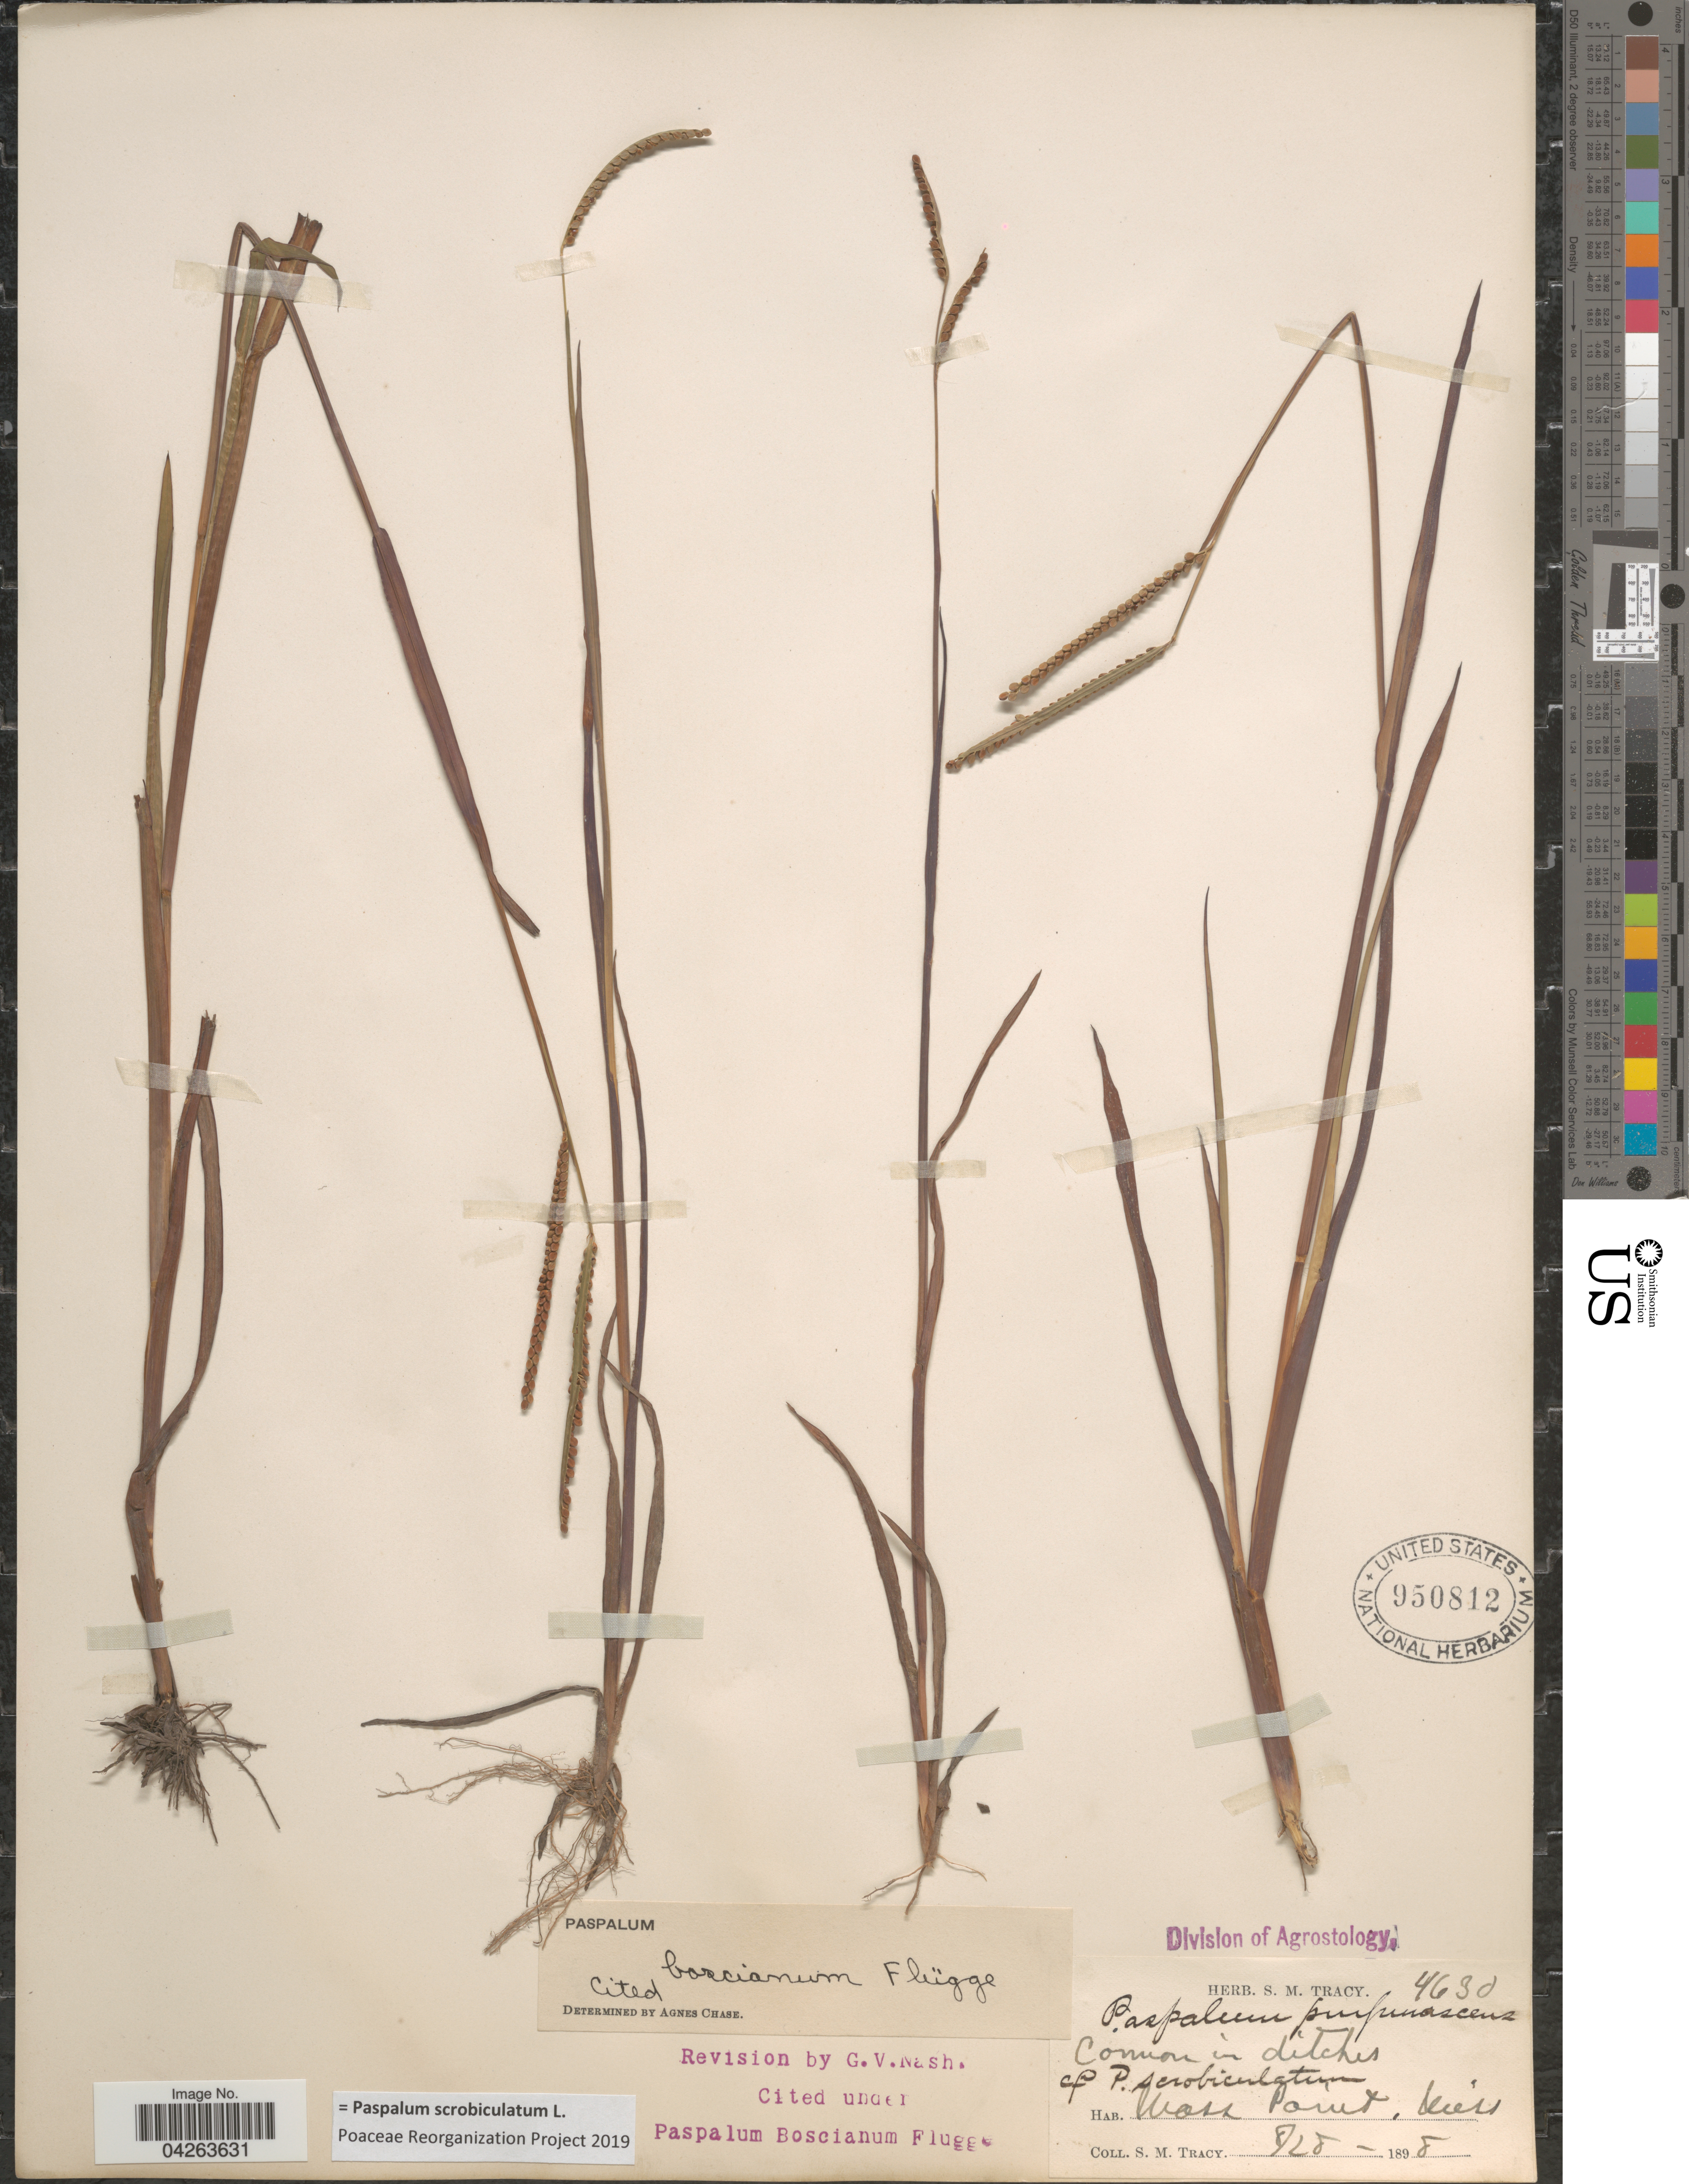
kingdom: Plantae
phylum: Tracheophyta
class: Liliopsida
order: Poales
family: Poaceae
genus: Paspalum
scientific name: Paspalum scrobiculatum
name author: L.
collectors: S. M. Tracy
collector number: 4630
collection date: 1898-08-28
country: United States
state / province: Mississippi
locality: Wash Point.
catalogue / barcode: US 950812